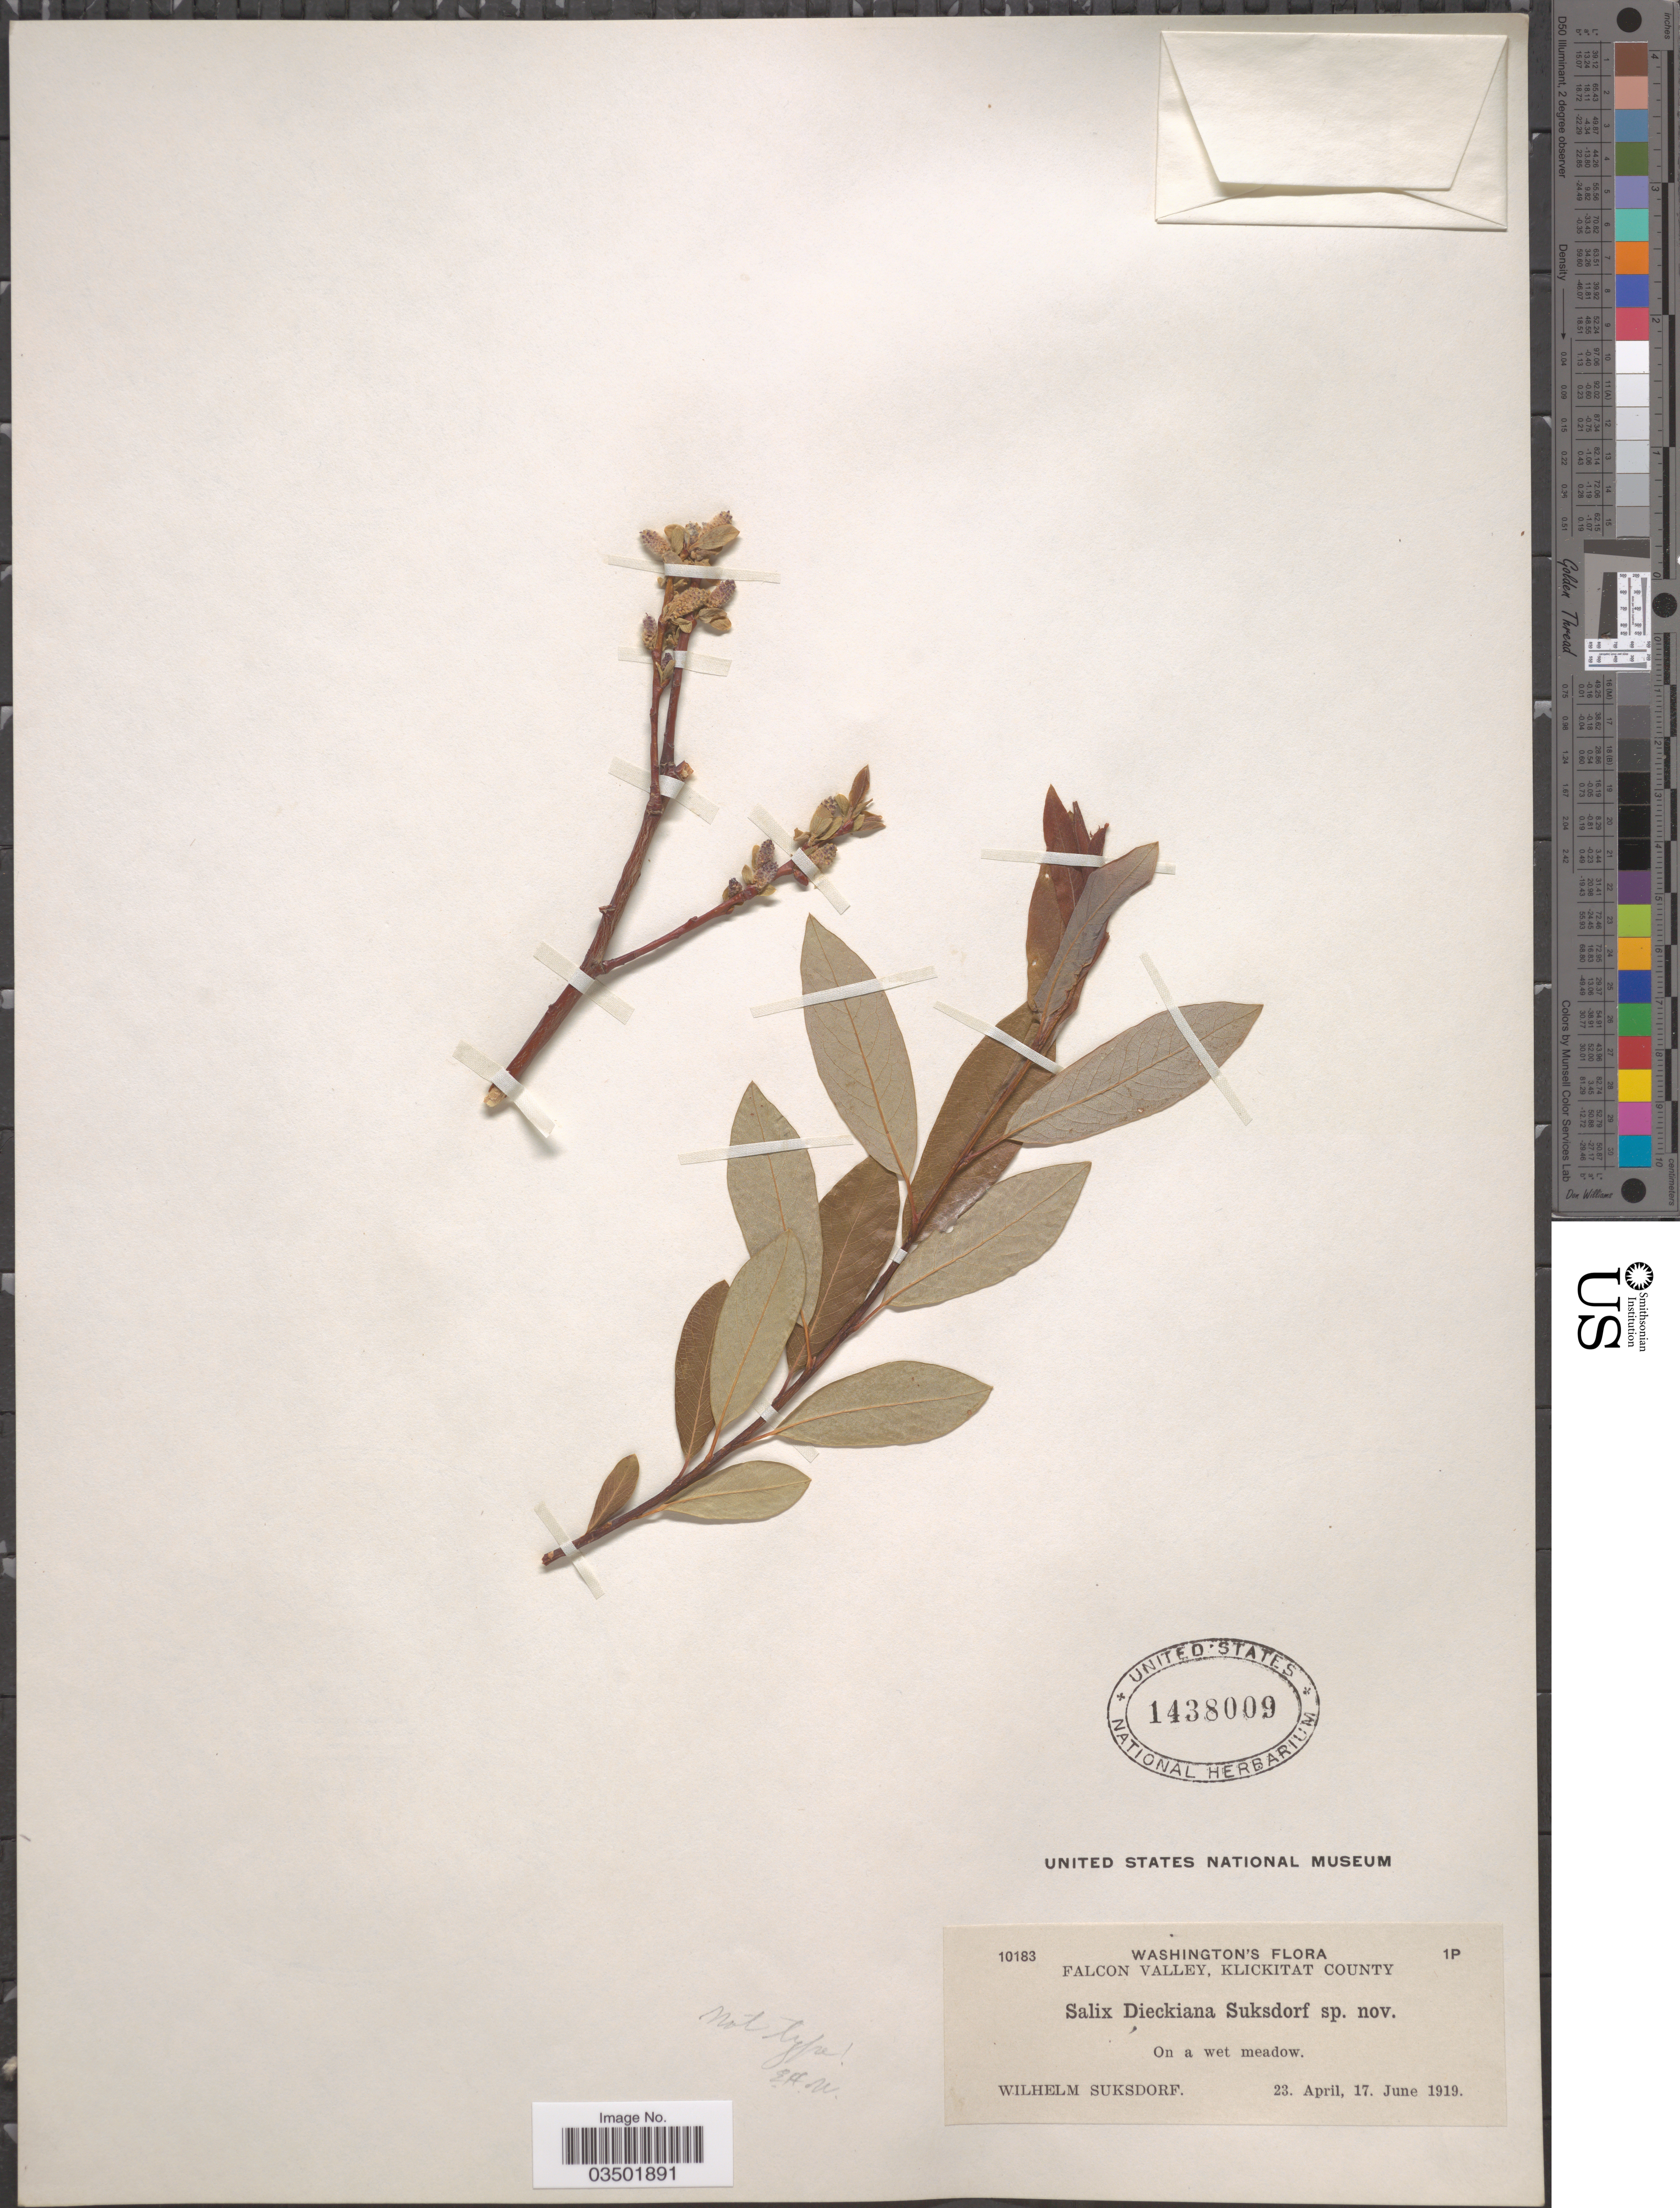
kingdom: Plantae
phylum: Tracheophyta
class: Magnoliopsida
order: Malpighiales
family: Salicaceae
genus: Salix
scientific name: Salix pedicellaris var. hypoglauca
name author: Fernald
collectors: W. N. Suksdorf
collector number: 10183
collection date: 1919-04-23/1919-06-17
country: United States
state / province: Washington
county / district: Klickitat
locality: Falcon Valley, Klickitat County. On a wet meadow.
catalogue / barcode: US 1438009